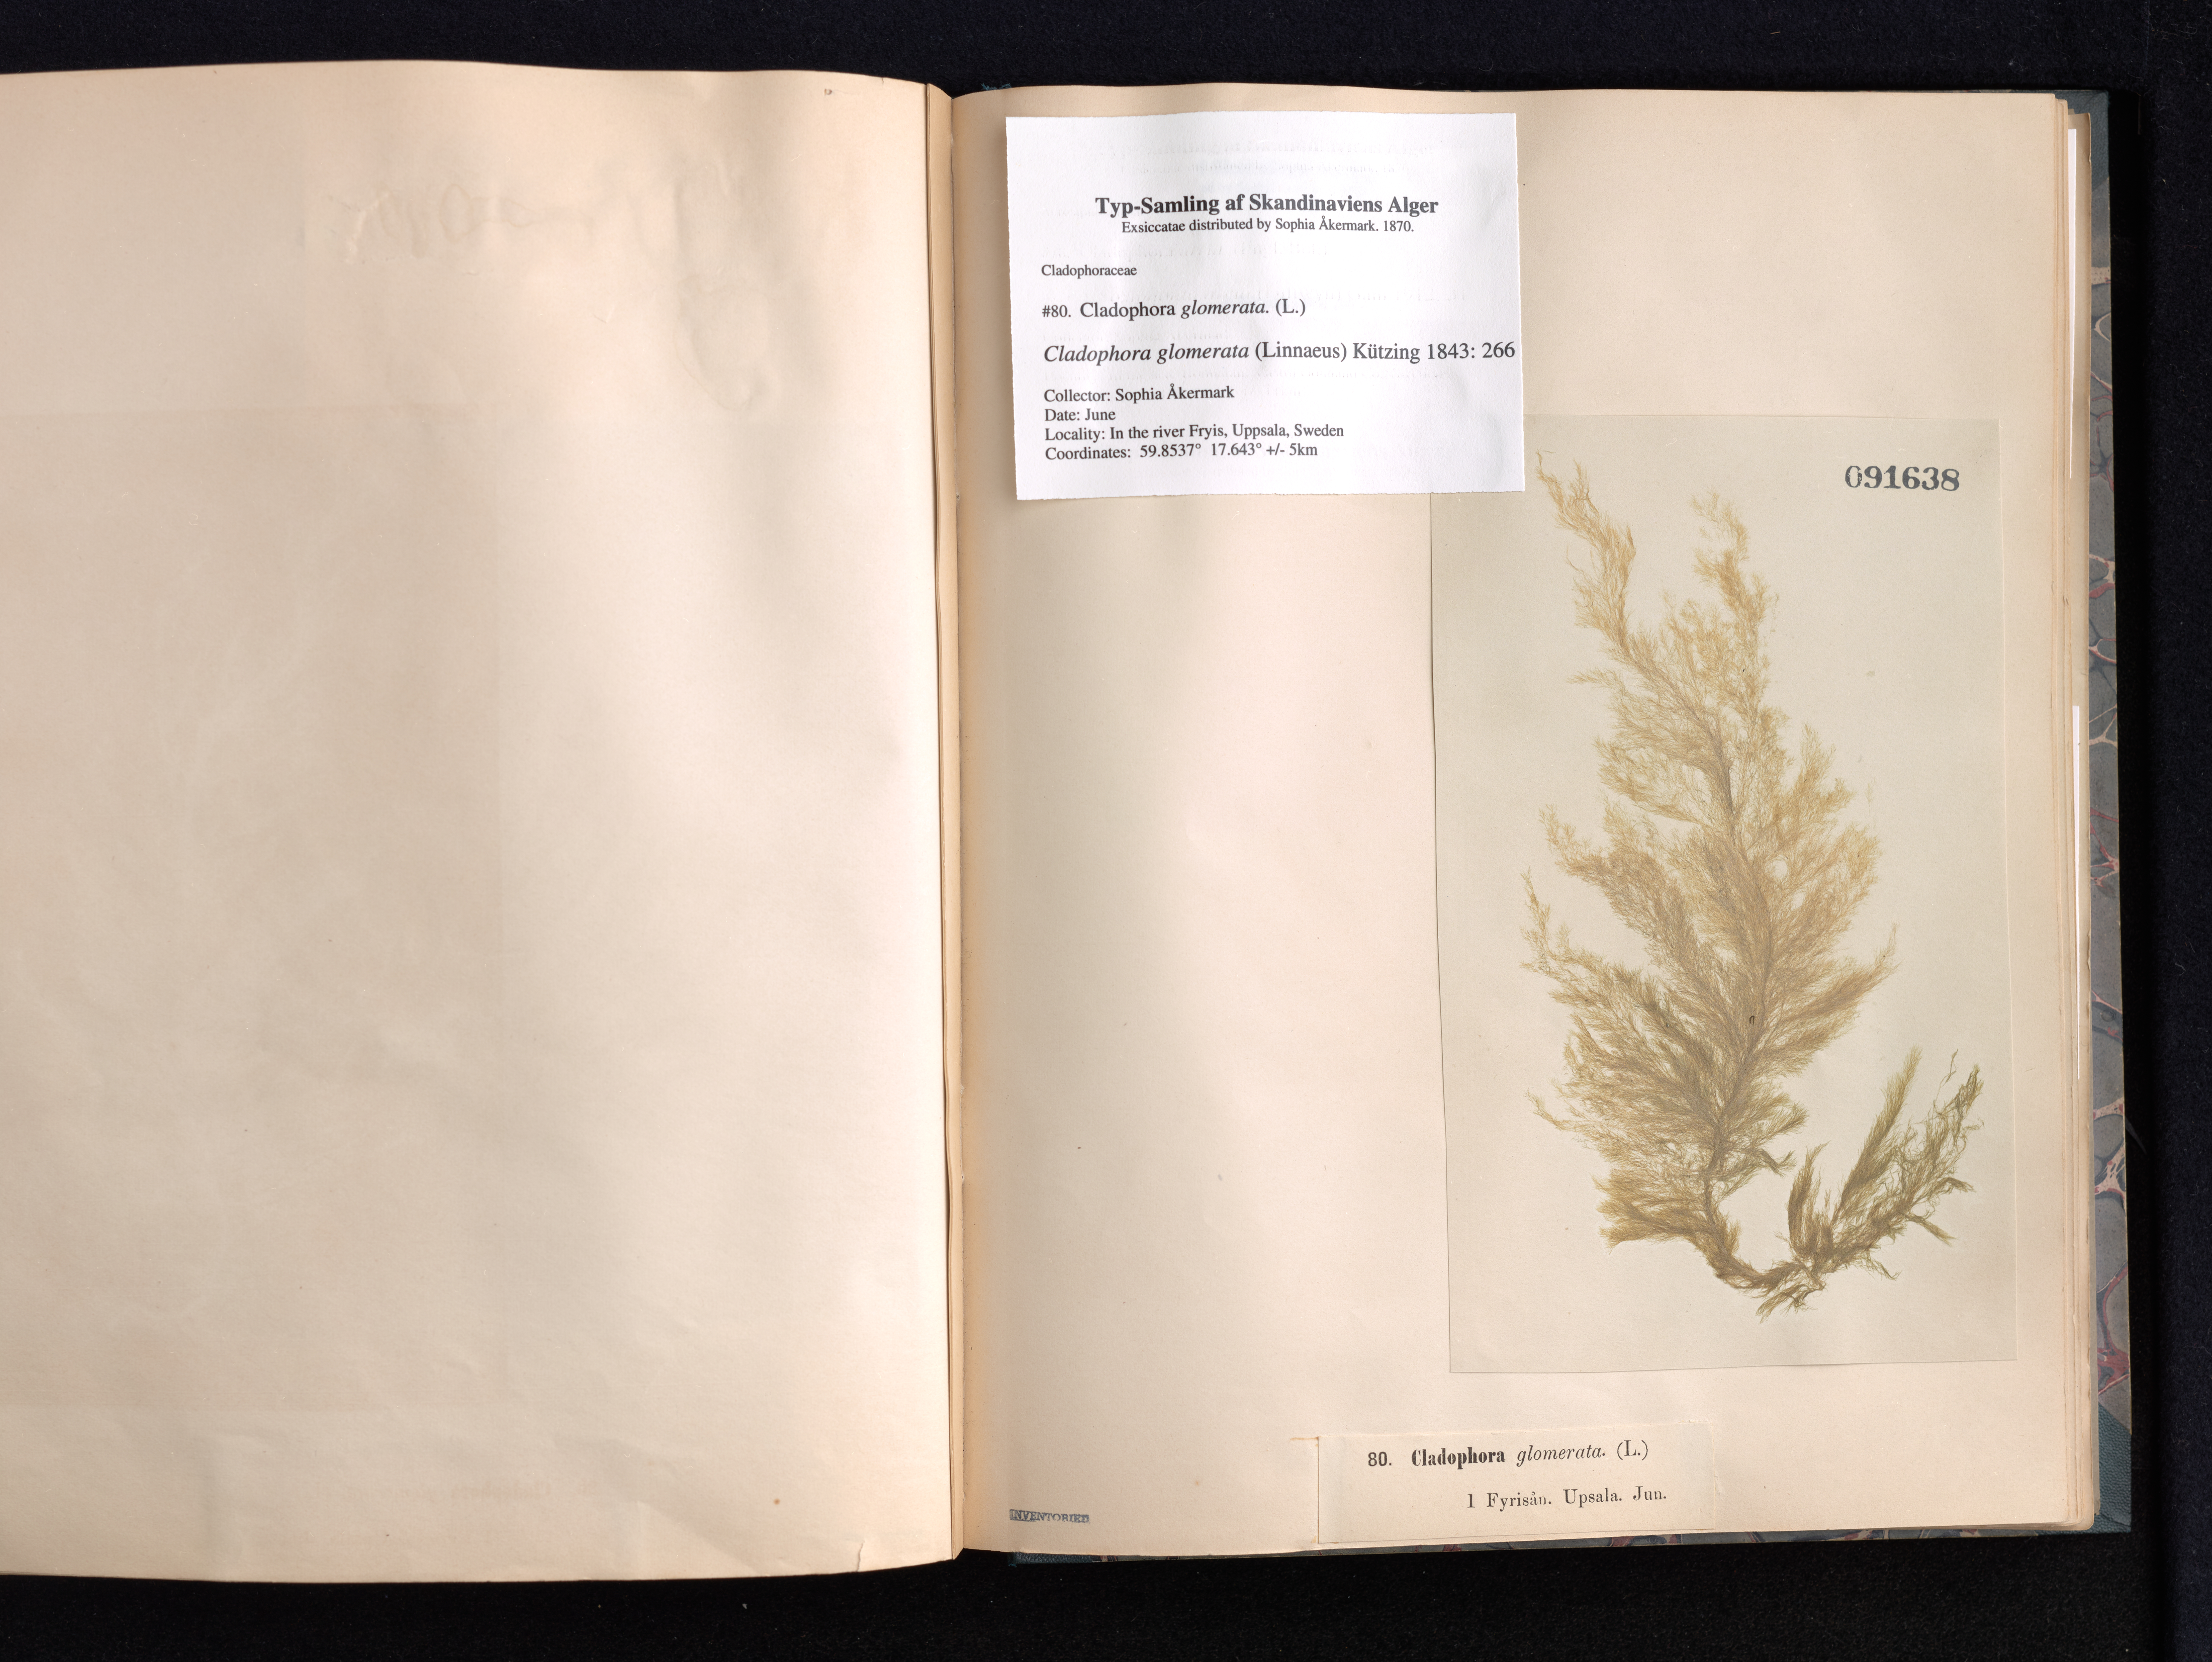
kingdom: Plantae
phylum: Chlorophyta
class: Ulvophyceae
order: Cladophorales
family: Cladophoraceae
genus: Cladophora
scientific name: Cladophora glomerata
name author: (L.) Kütz.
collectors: S. Akermark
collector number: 80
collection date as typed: Jun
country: Sweden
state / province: Uppsala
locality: Fyrisan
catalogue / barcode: US 91638